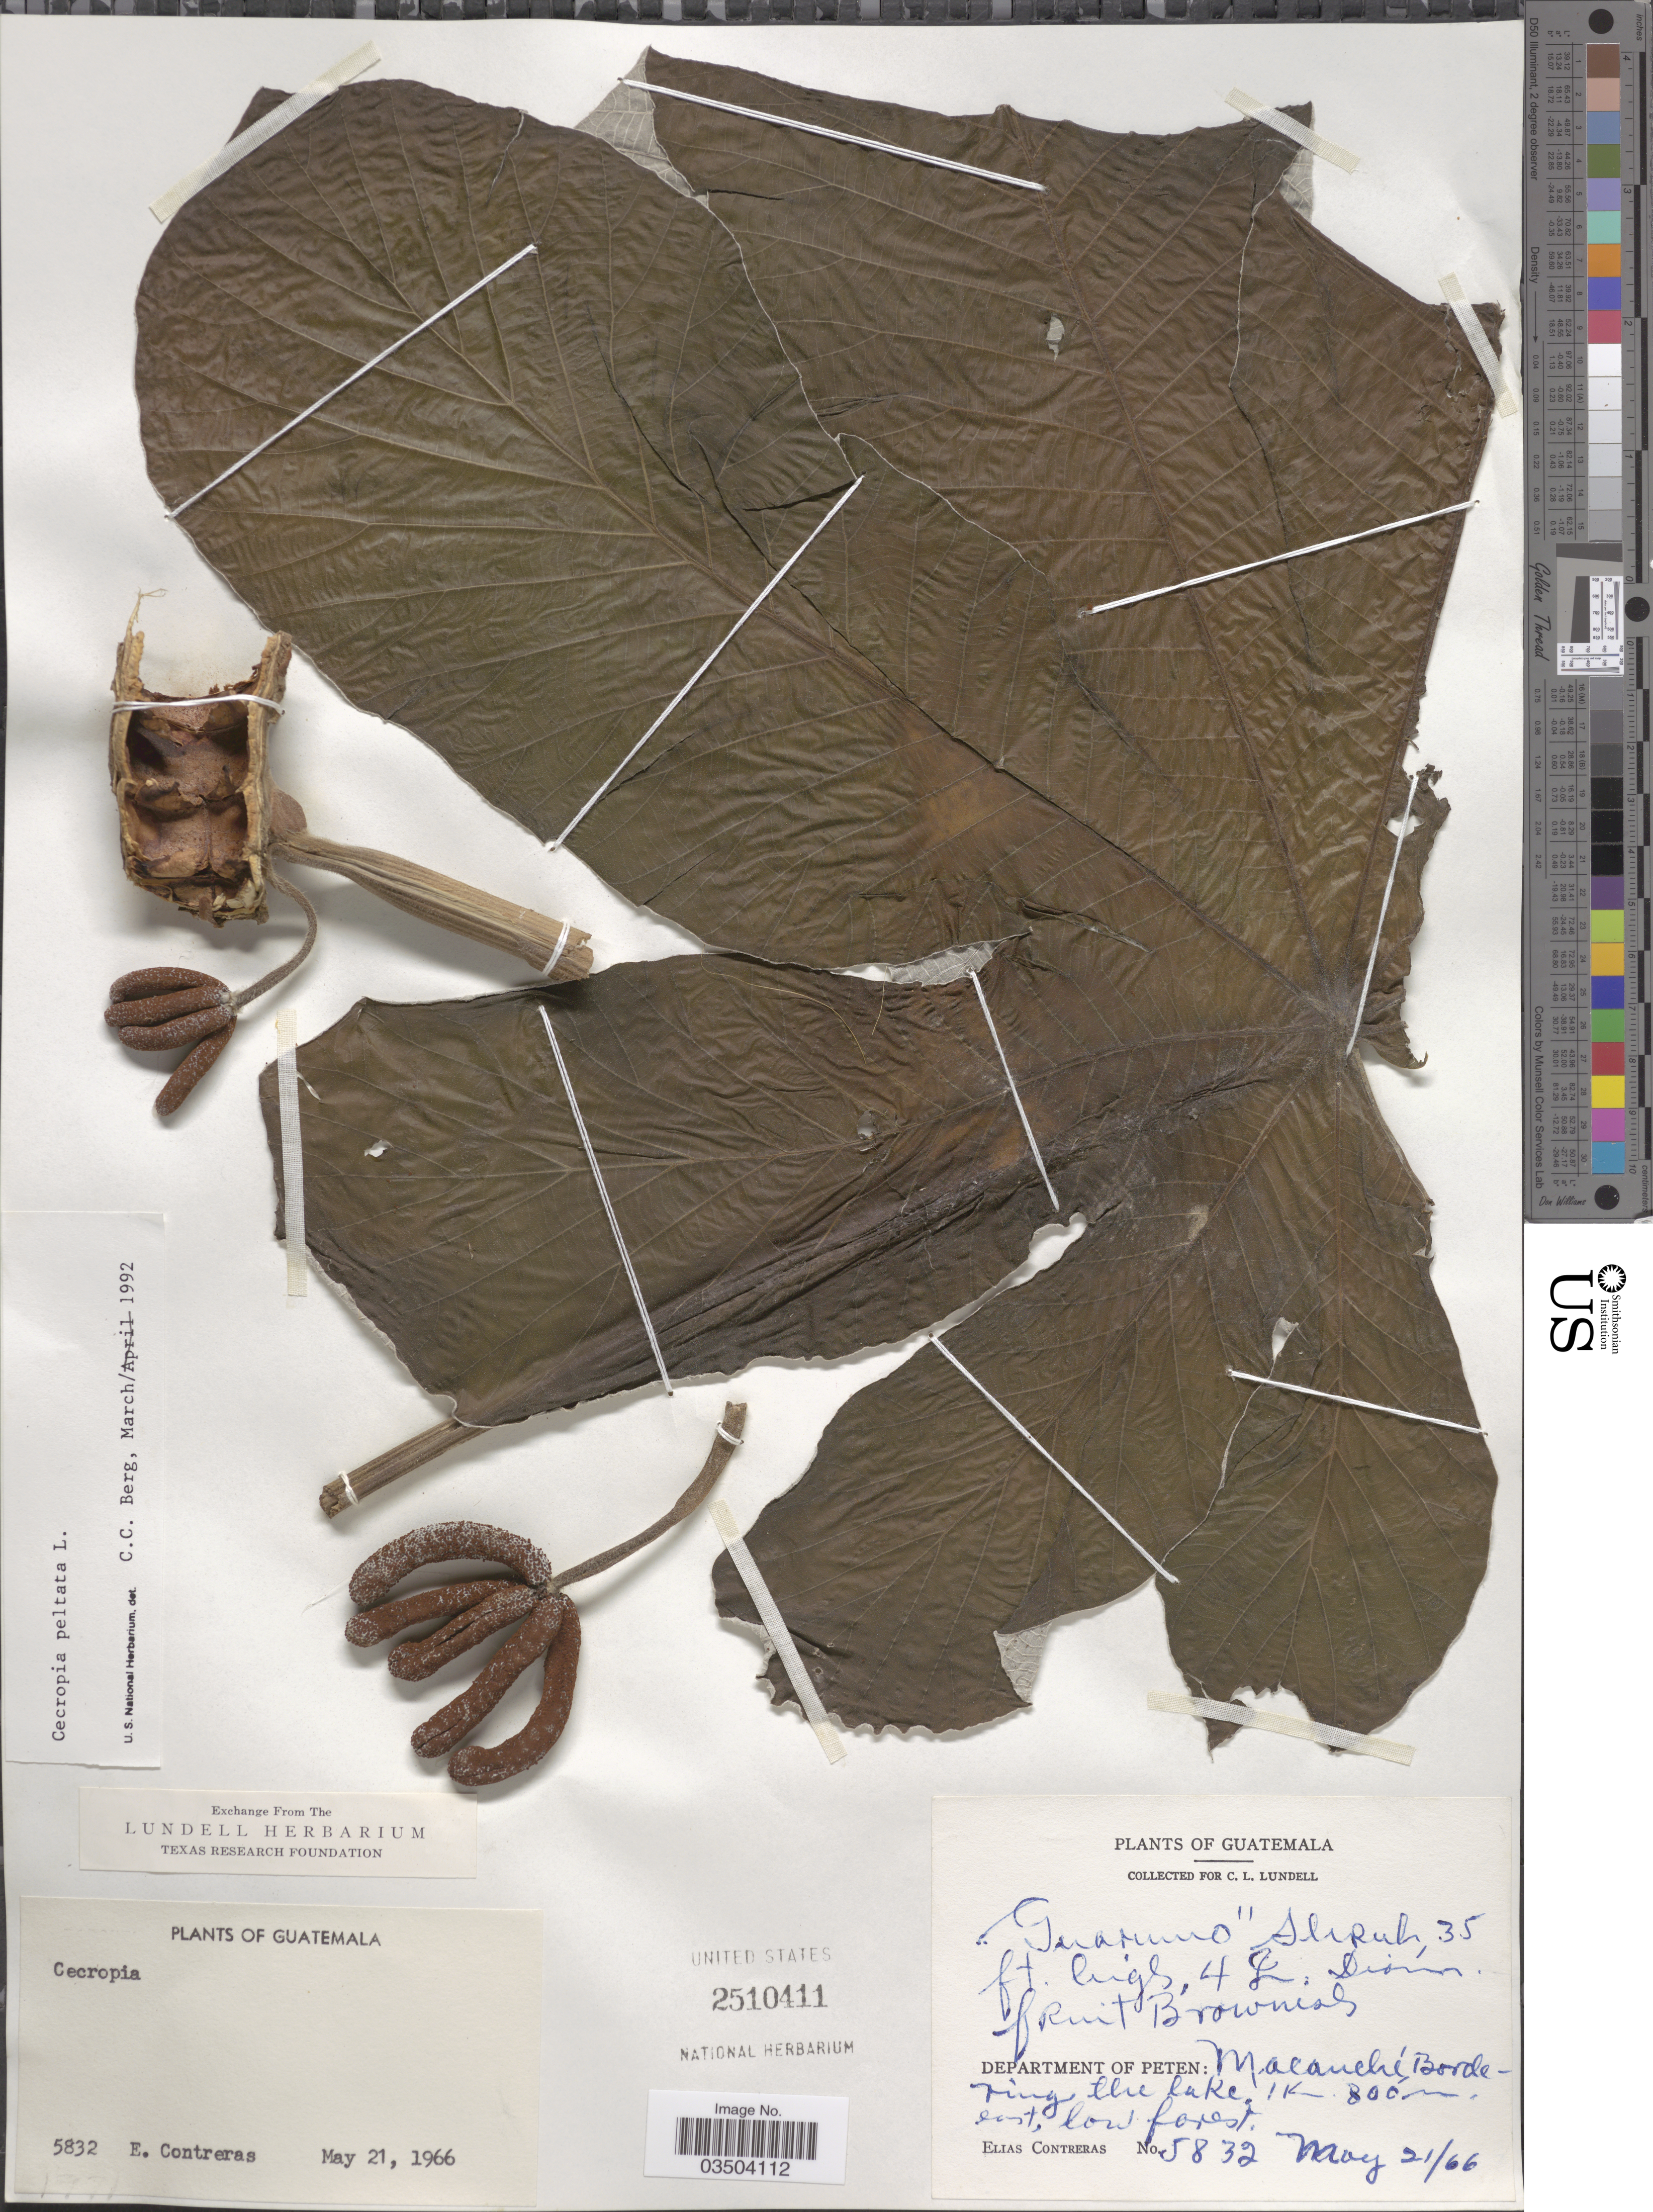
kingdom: Plantae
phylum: Tracheophyta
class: Magnoliopsida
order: Rosales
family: Urticaceae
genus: Cecropia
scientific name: Cecropia peltata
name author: L.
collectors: E. Contreras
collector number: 5832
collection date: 1966-05-21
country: Guatemala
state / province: El Peten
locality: Department of Peten: Macauché Bordering the lake, 1? K? east?.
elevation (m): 800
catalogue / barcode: US 2510411